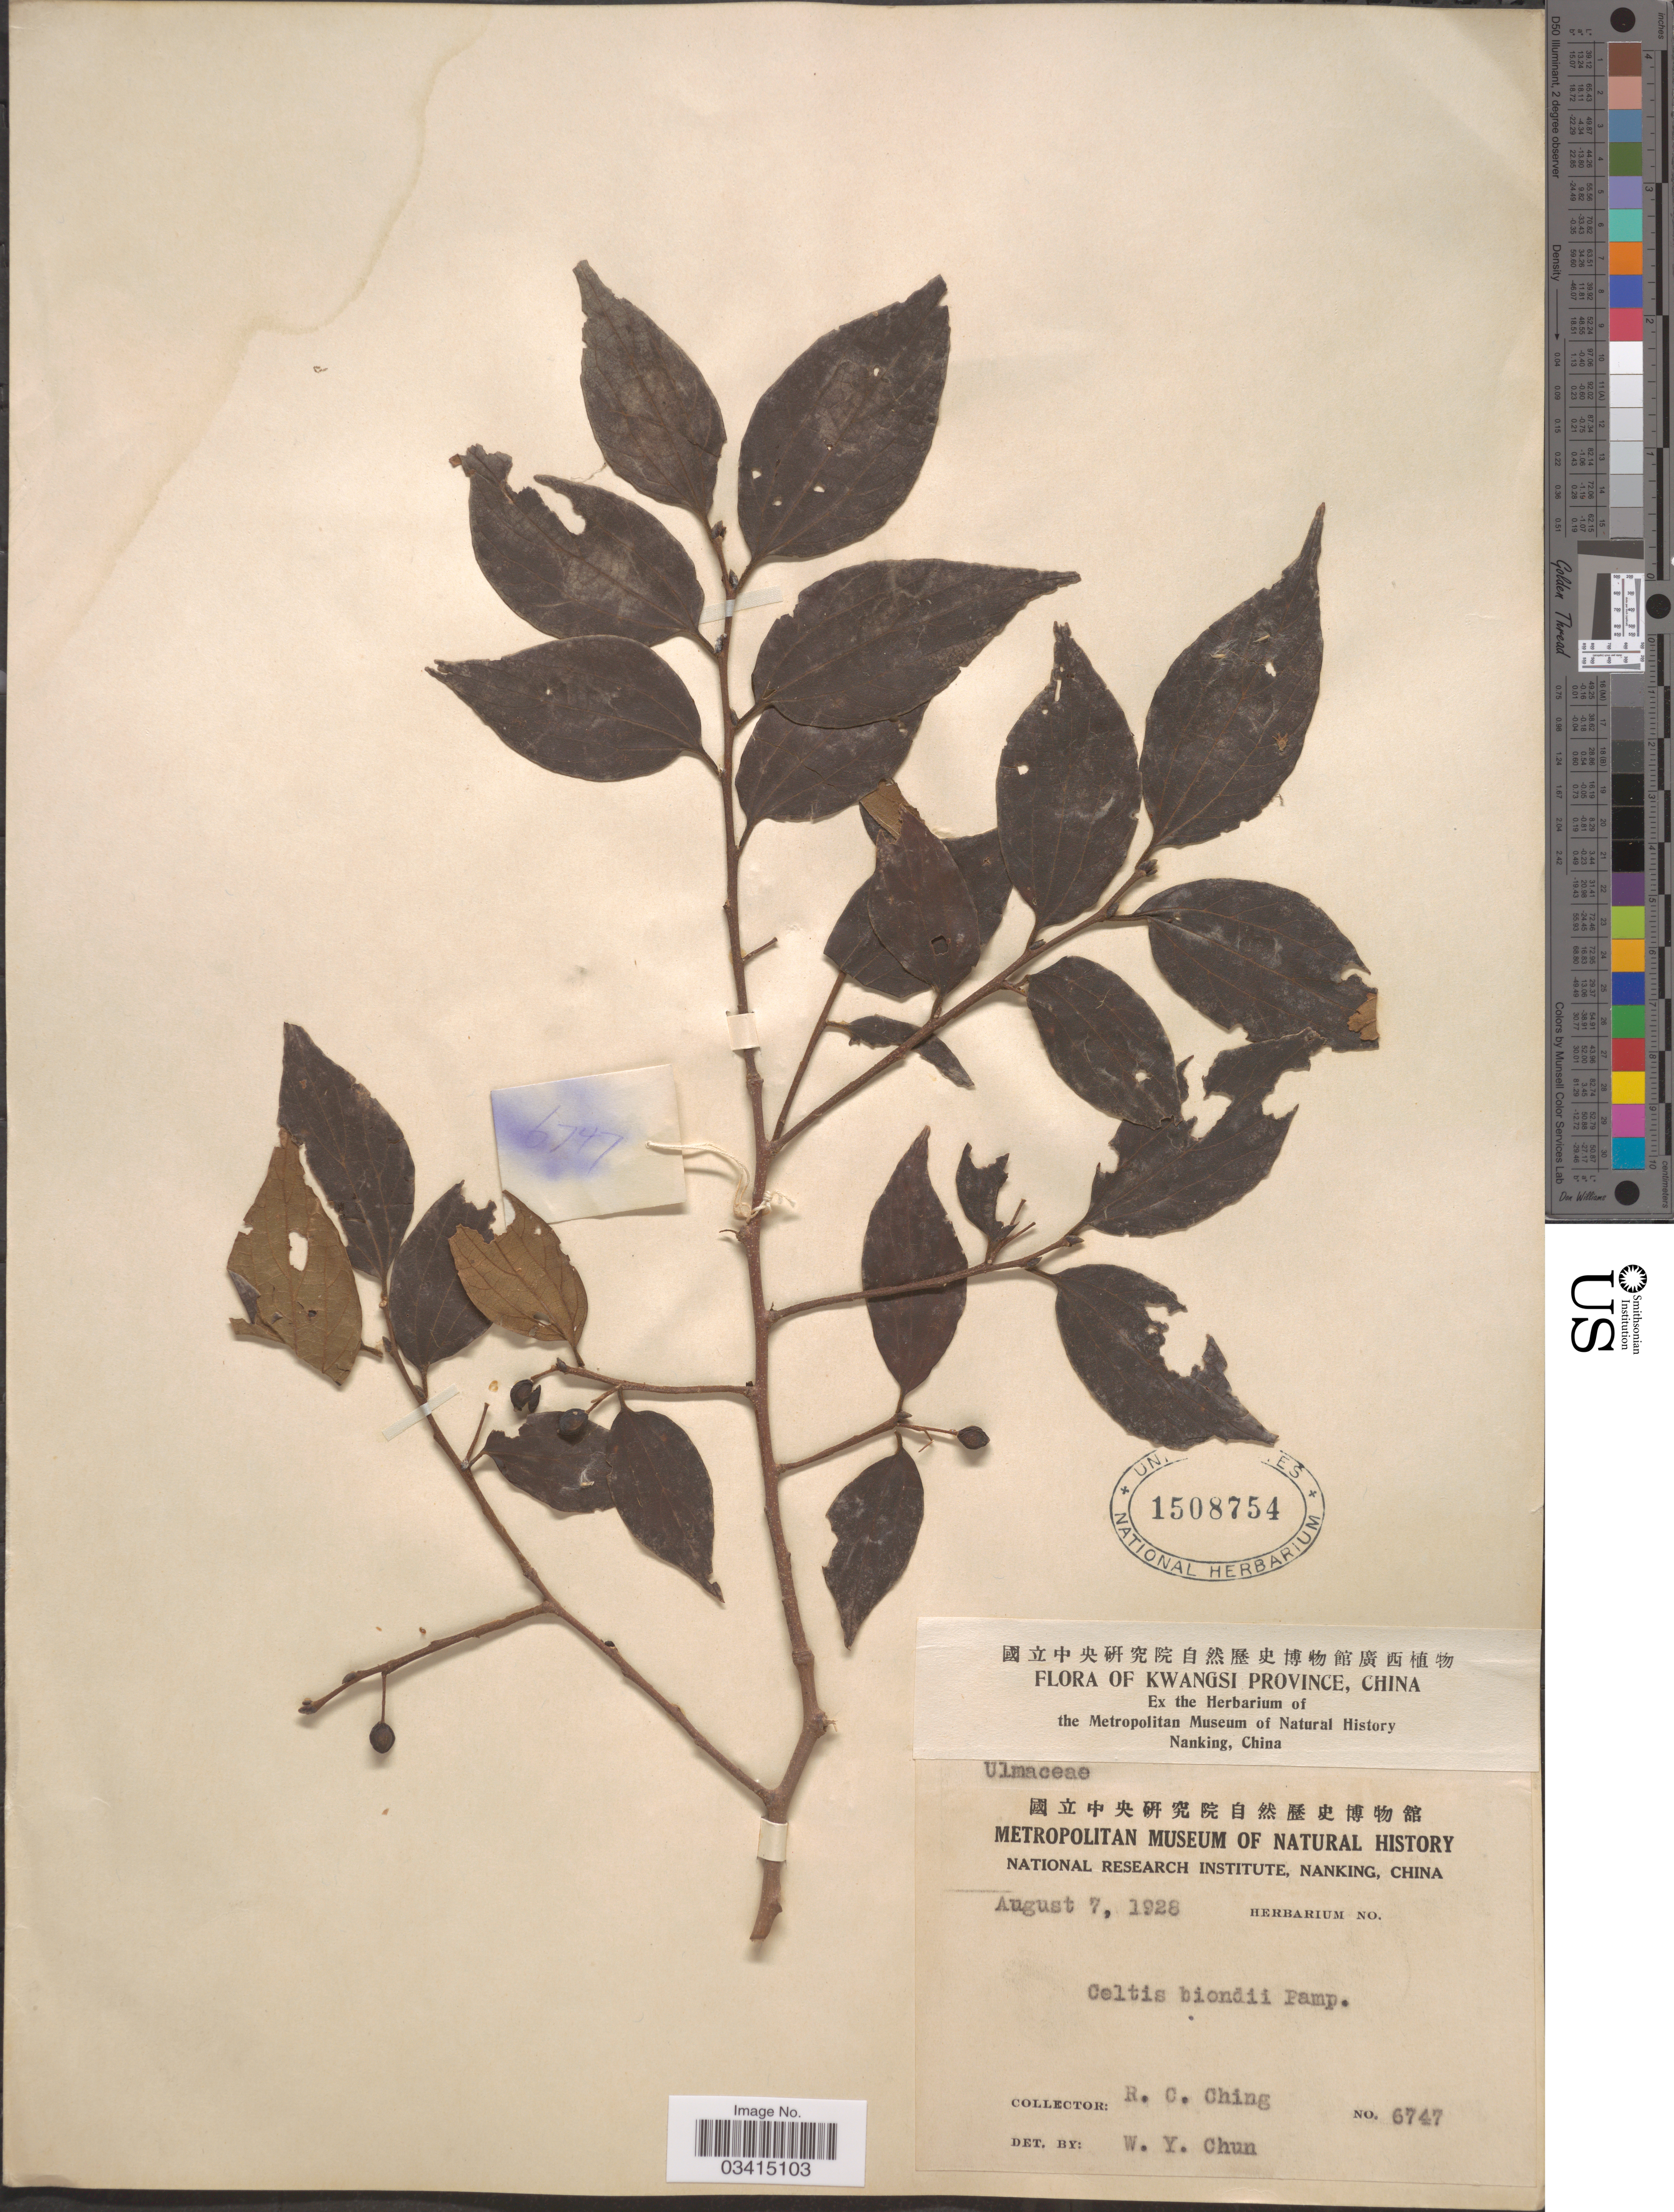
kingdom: Plantae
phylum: Tracheophyta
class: Magnoliopsida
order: Rosales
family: Cannabaceae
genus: Celtis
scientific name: Celtis biondii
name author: Pamp.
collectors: R. C. Ching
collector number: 6747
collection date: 1928-08-07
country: China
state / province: Guangxi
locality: Kwangsi Province.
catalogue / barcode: US 1508754